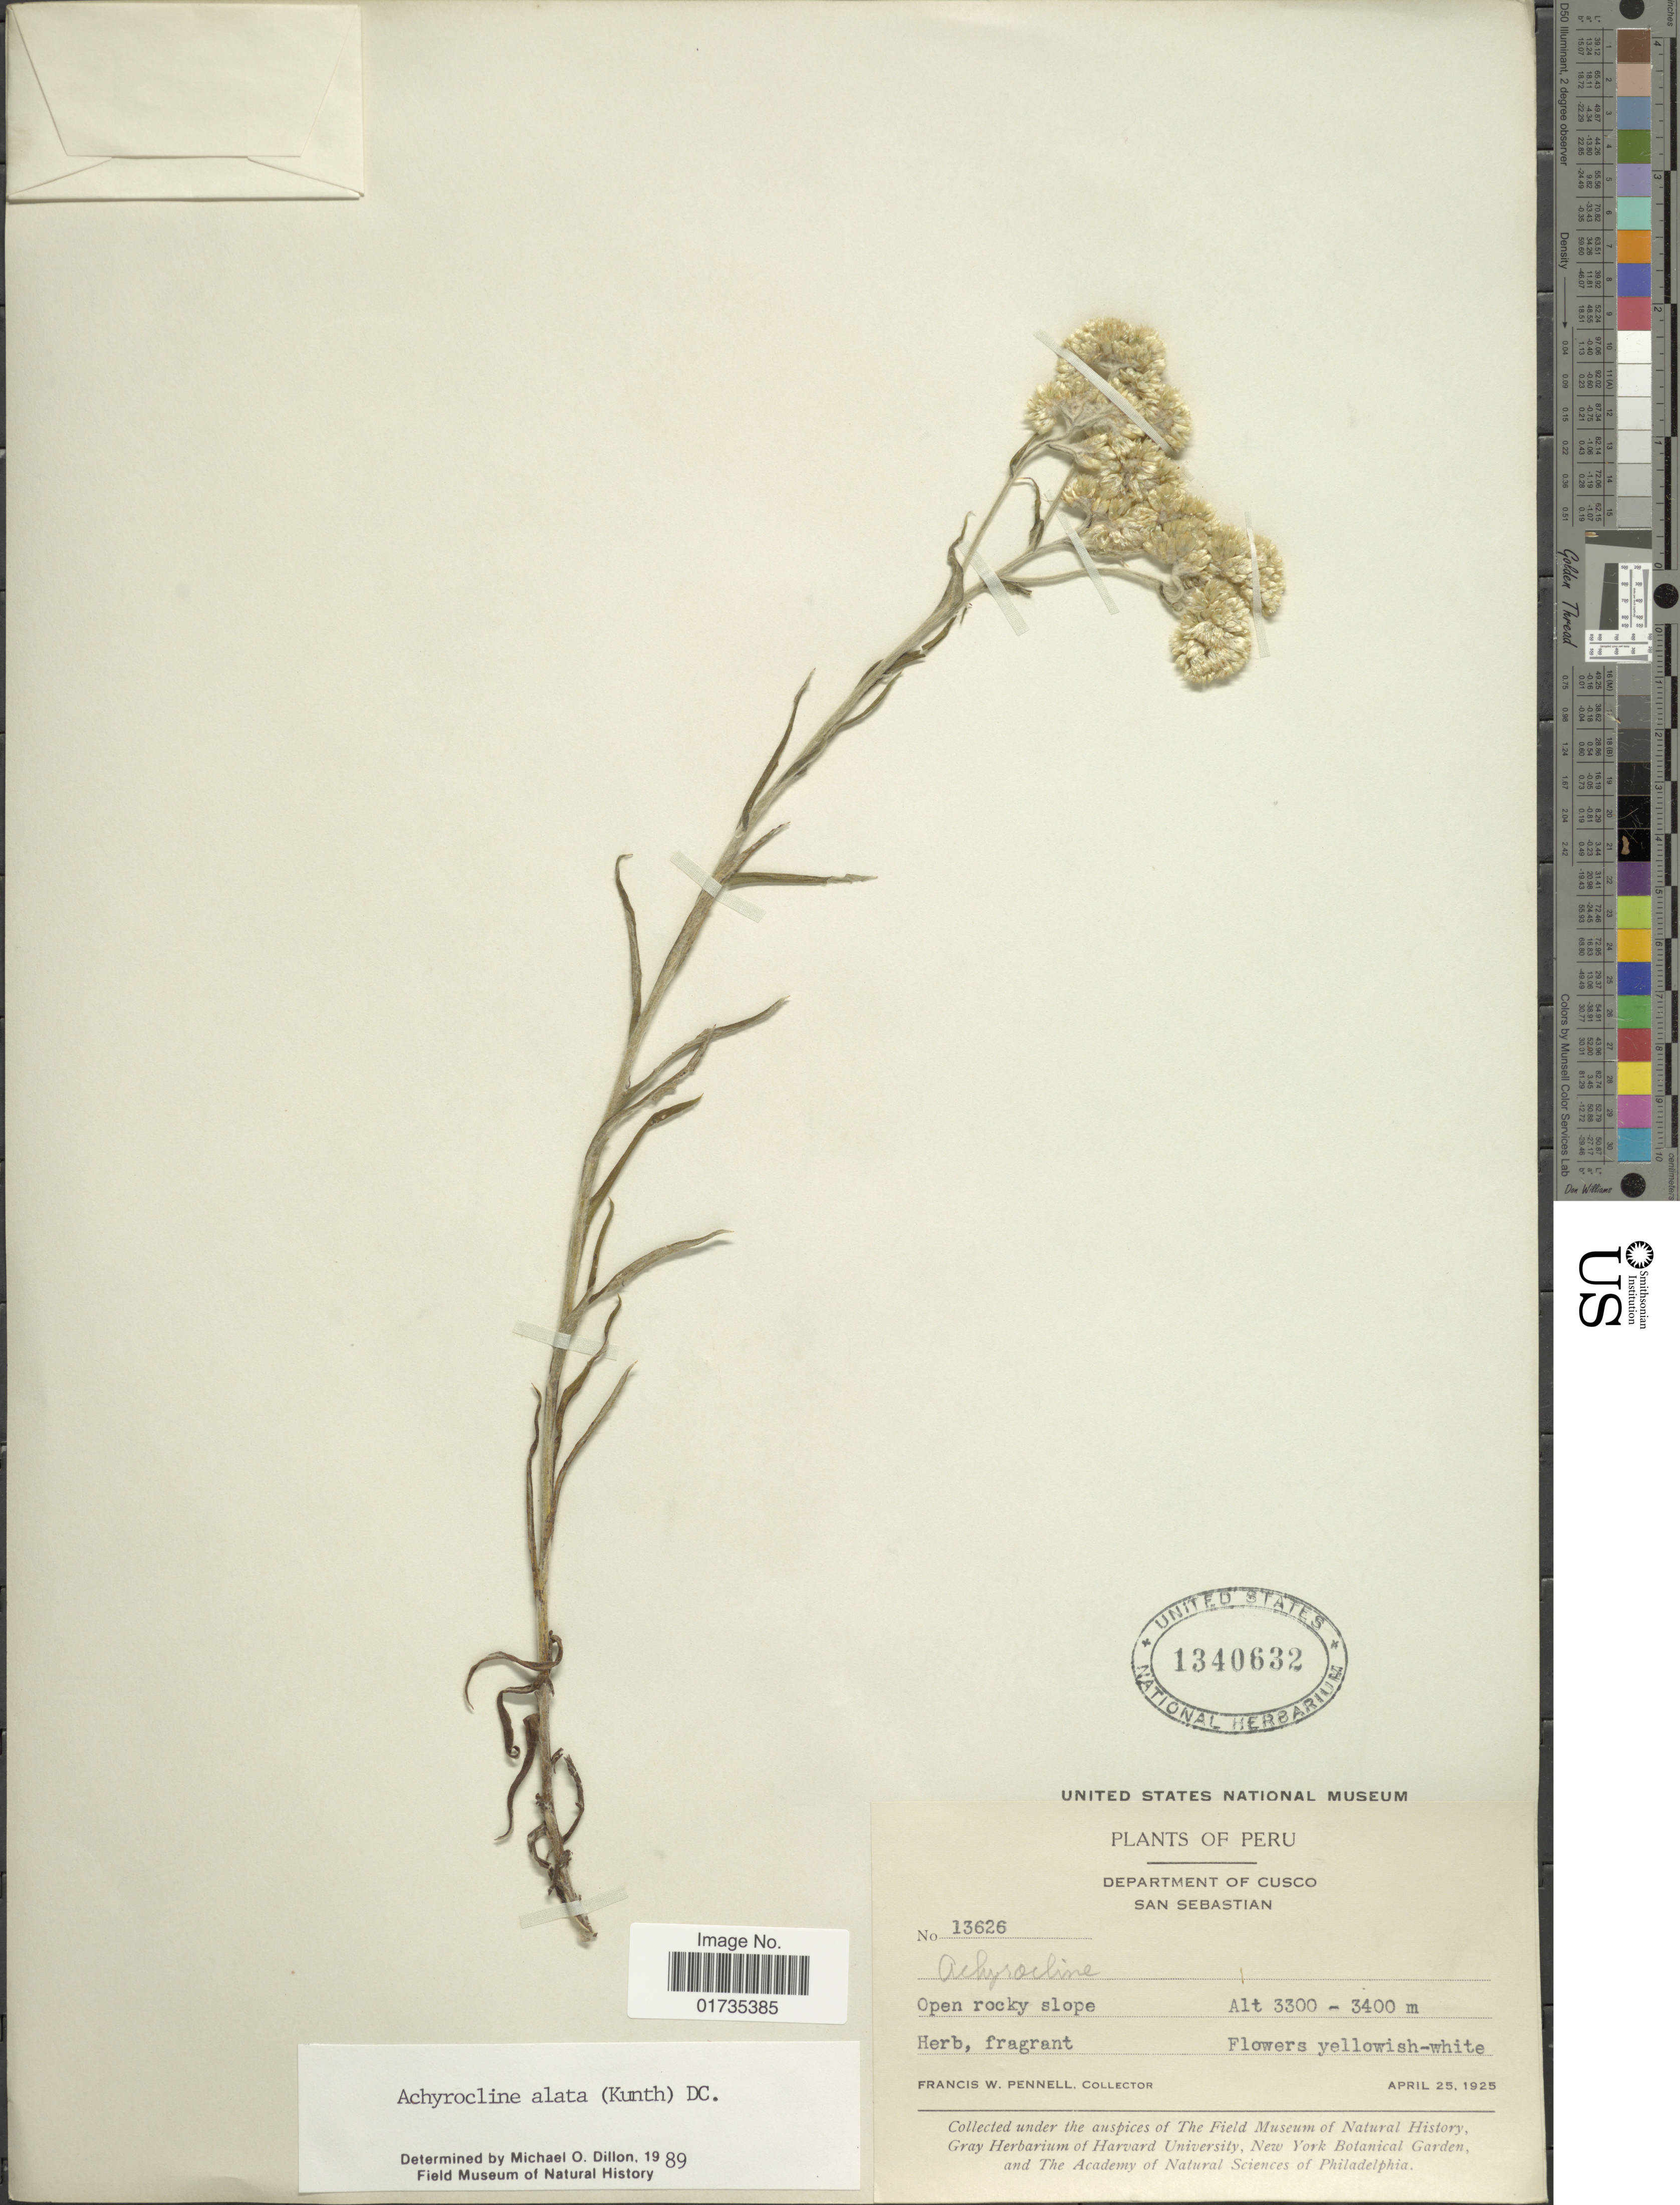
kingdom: Plantae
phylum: Tracheophyta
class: Magnoliopsida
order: Asterales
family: Asteraceae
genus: Achyrocline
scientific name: Achyrocline alata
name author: (Kunth) DC.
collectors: F. W. Pennell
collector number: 13626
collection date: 1925-04-25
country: Peru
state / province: Cusco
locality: Department of Cusco. San Sebastian. Open rocky slope.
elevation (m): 3300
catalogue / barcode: US 1340632